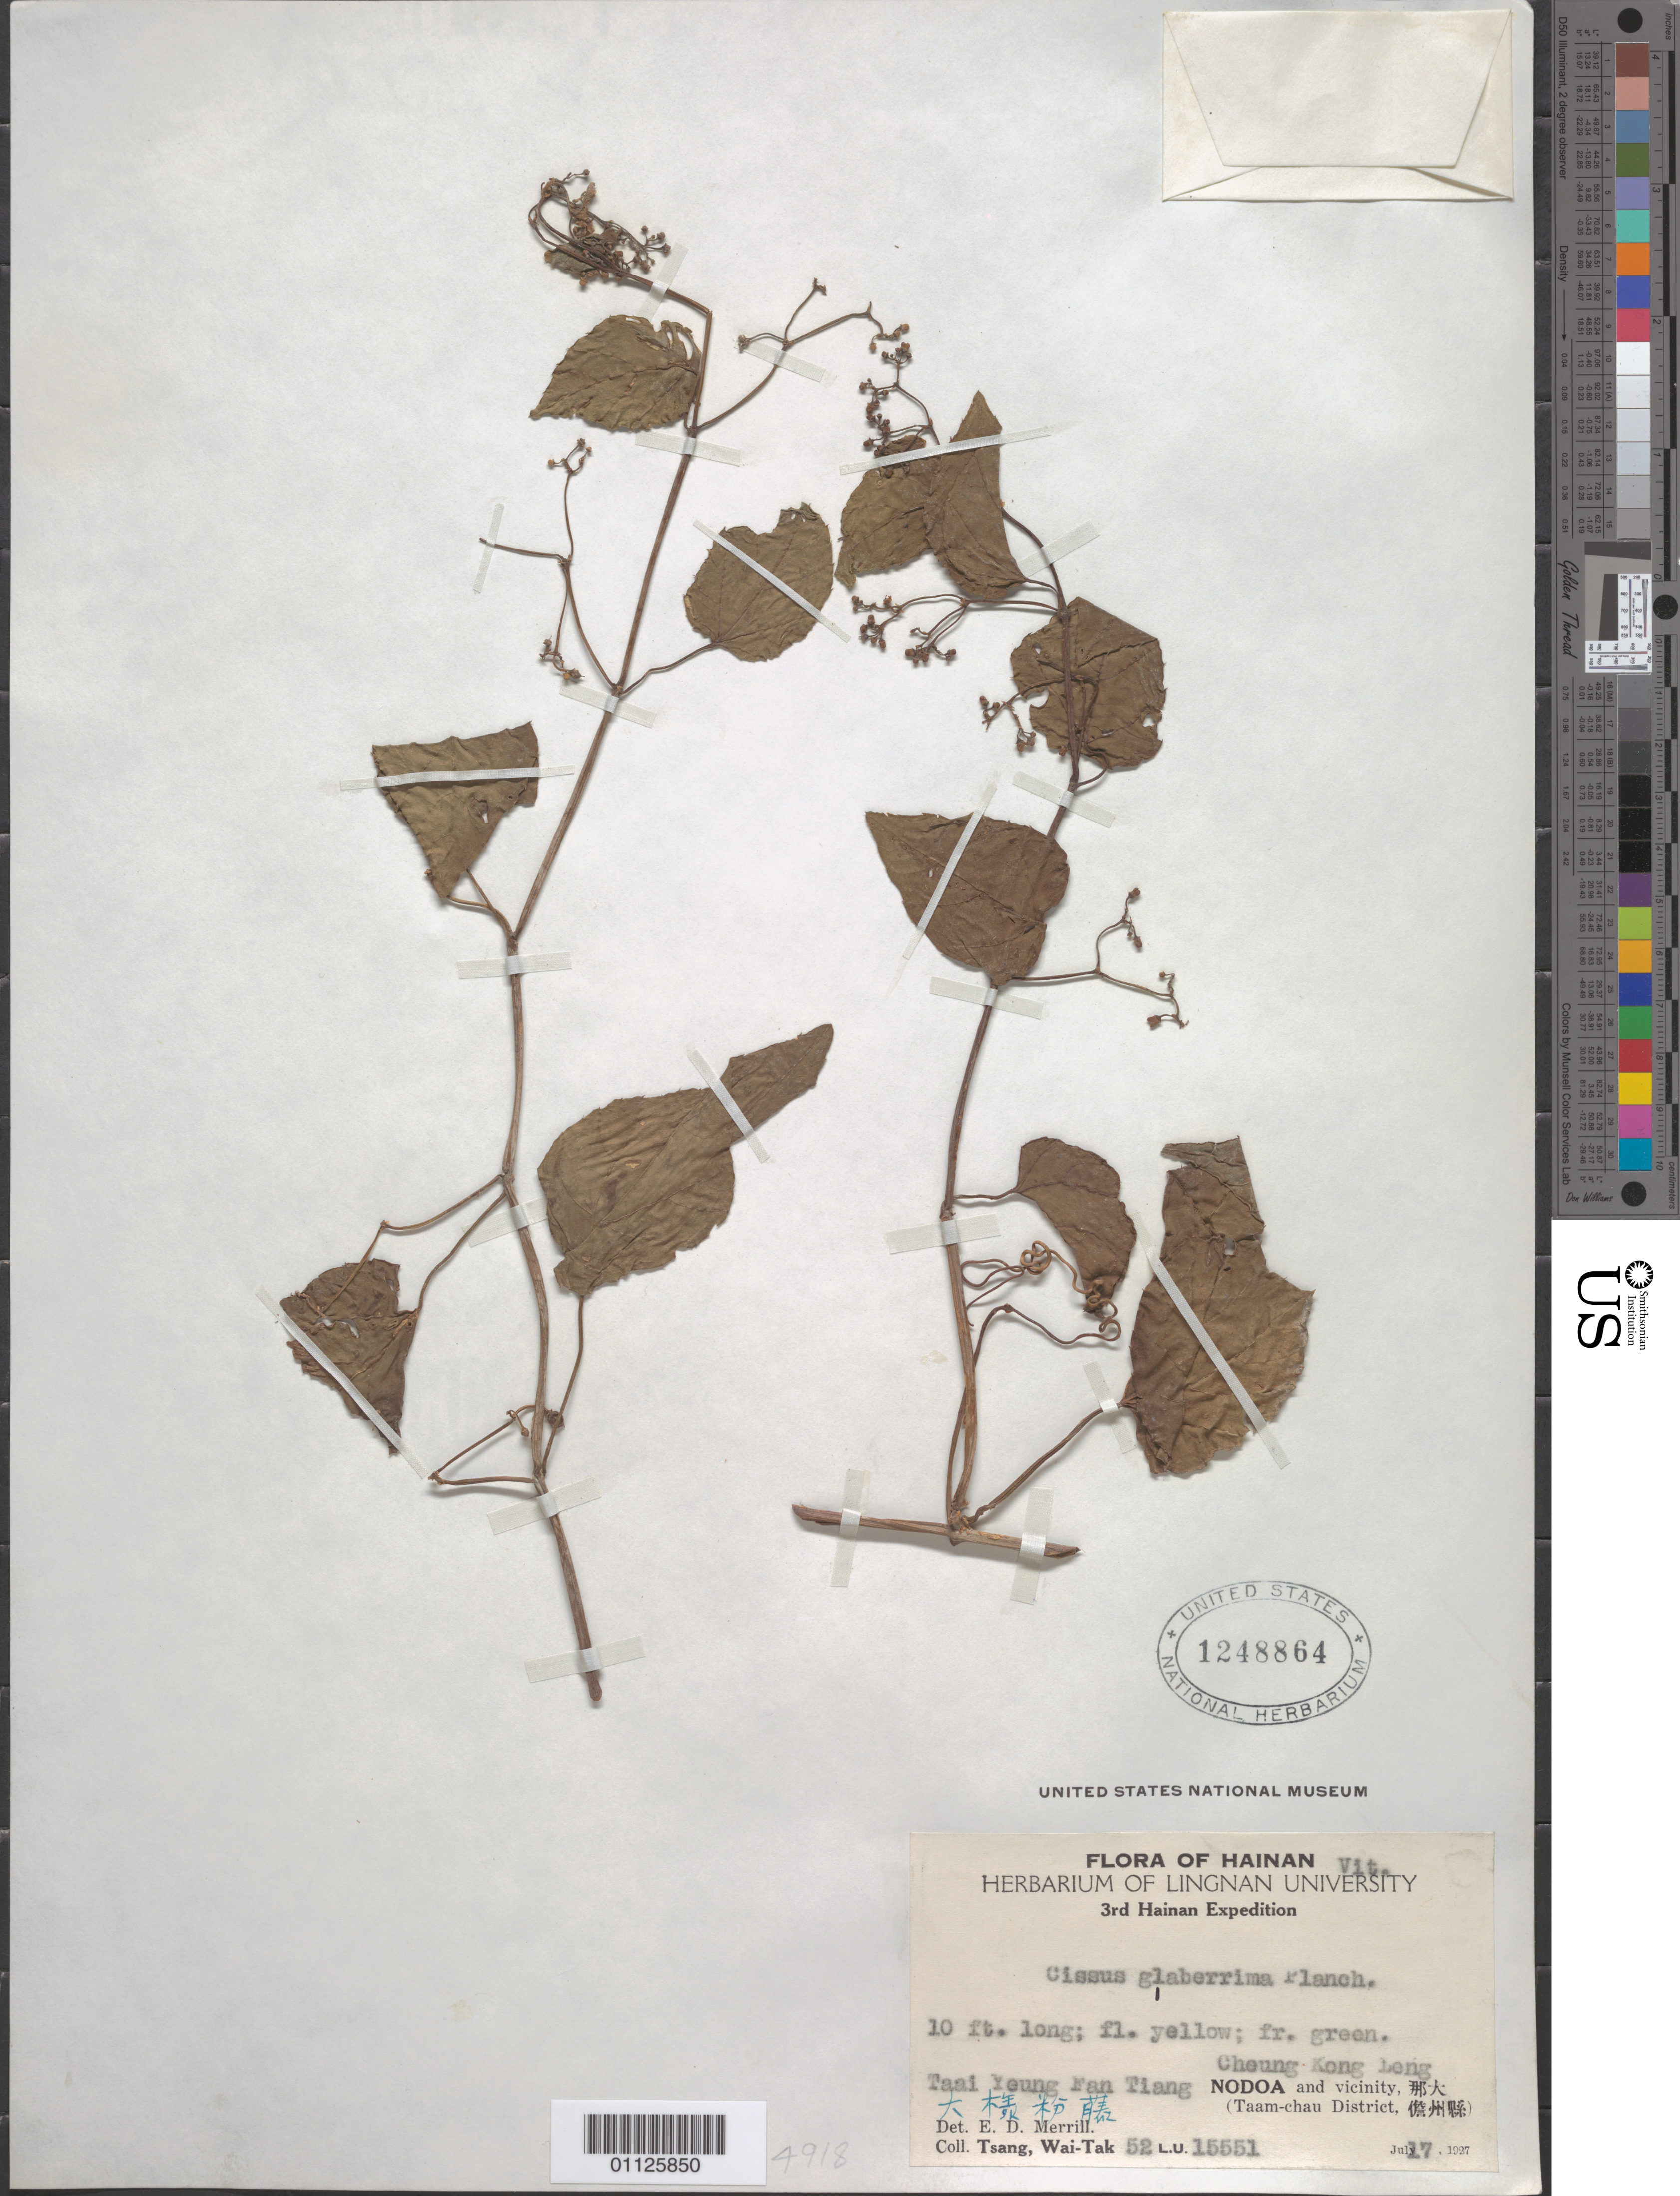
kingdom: Plantae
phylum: Tracheophyta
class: Magnoliopsida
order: Vitales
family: Vitaceae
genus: Cissus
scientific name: Cissus glaberrima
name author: Planch.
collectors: W. T. Tsang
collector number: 52 and 15551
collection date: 1927-07-17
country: China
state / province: Hainan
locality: Tung Mun Tsang Shan, Nodoa (Taam-chau District)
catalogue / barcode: US 1248864